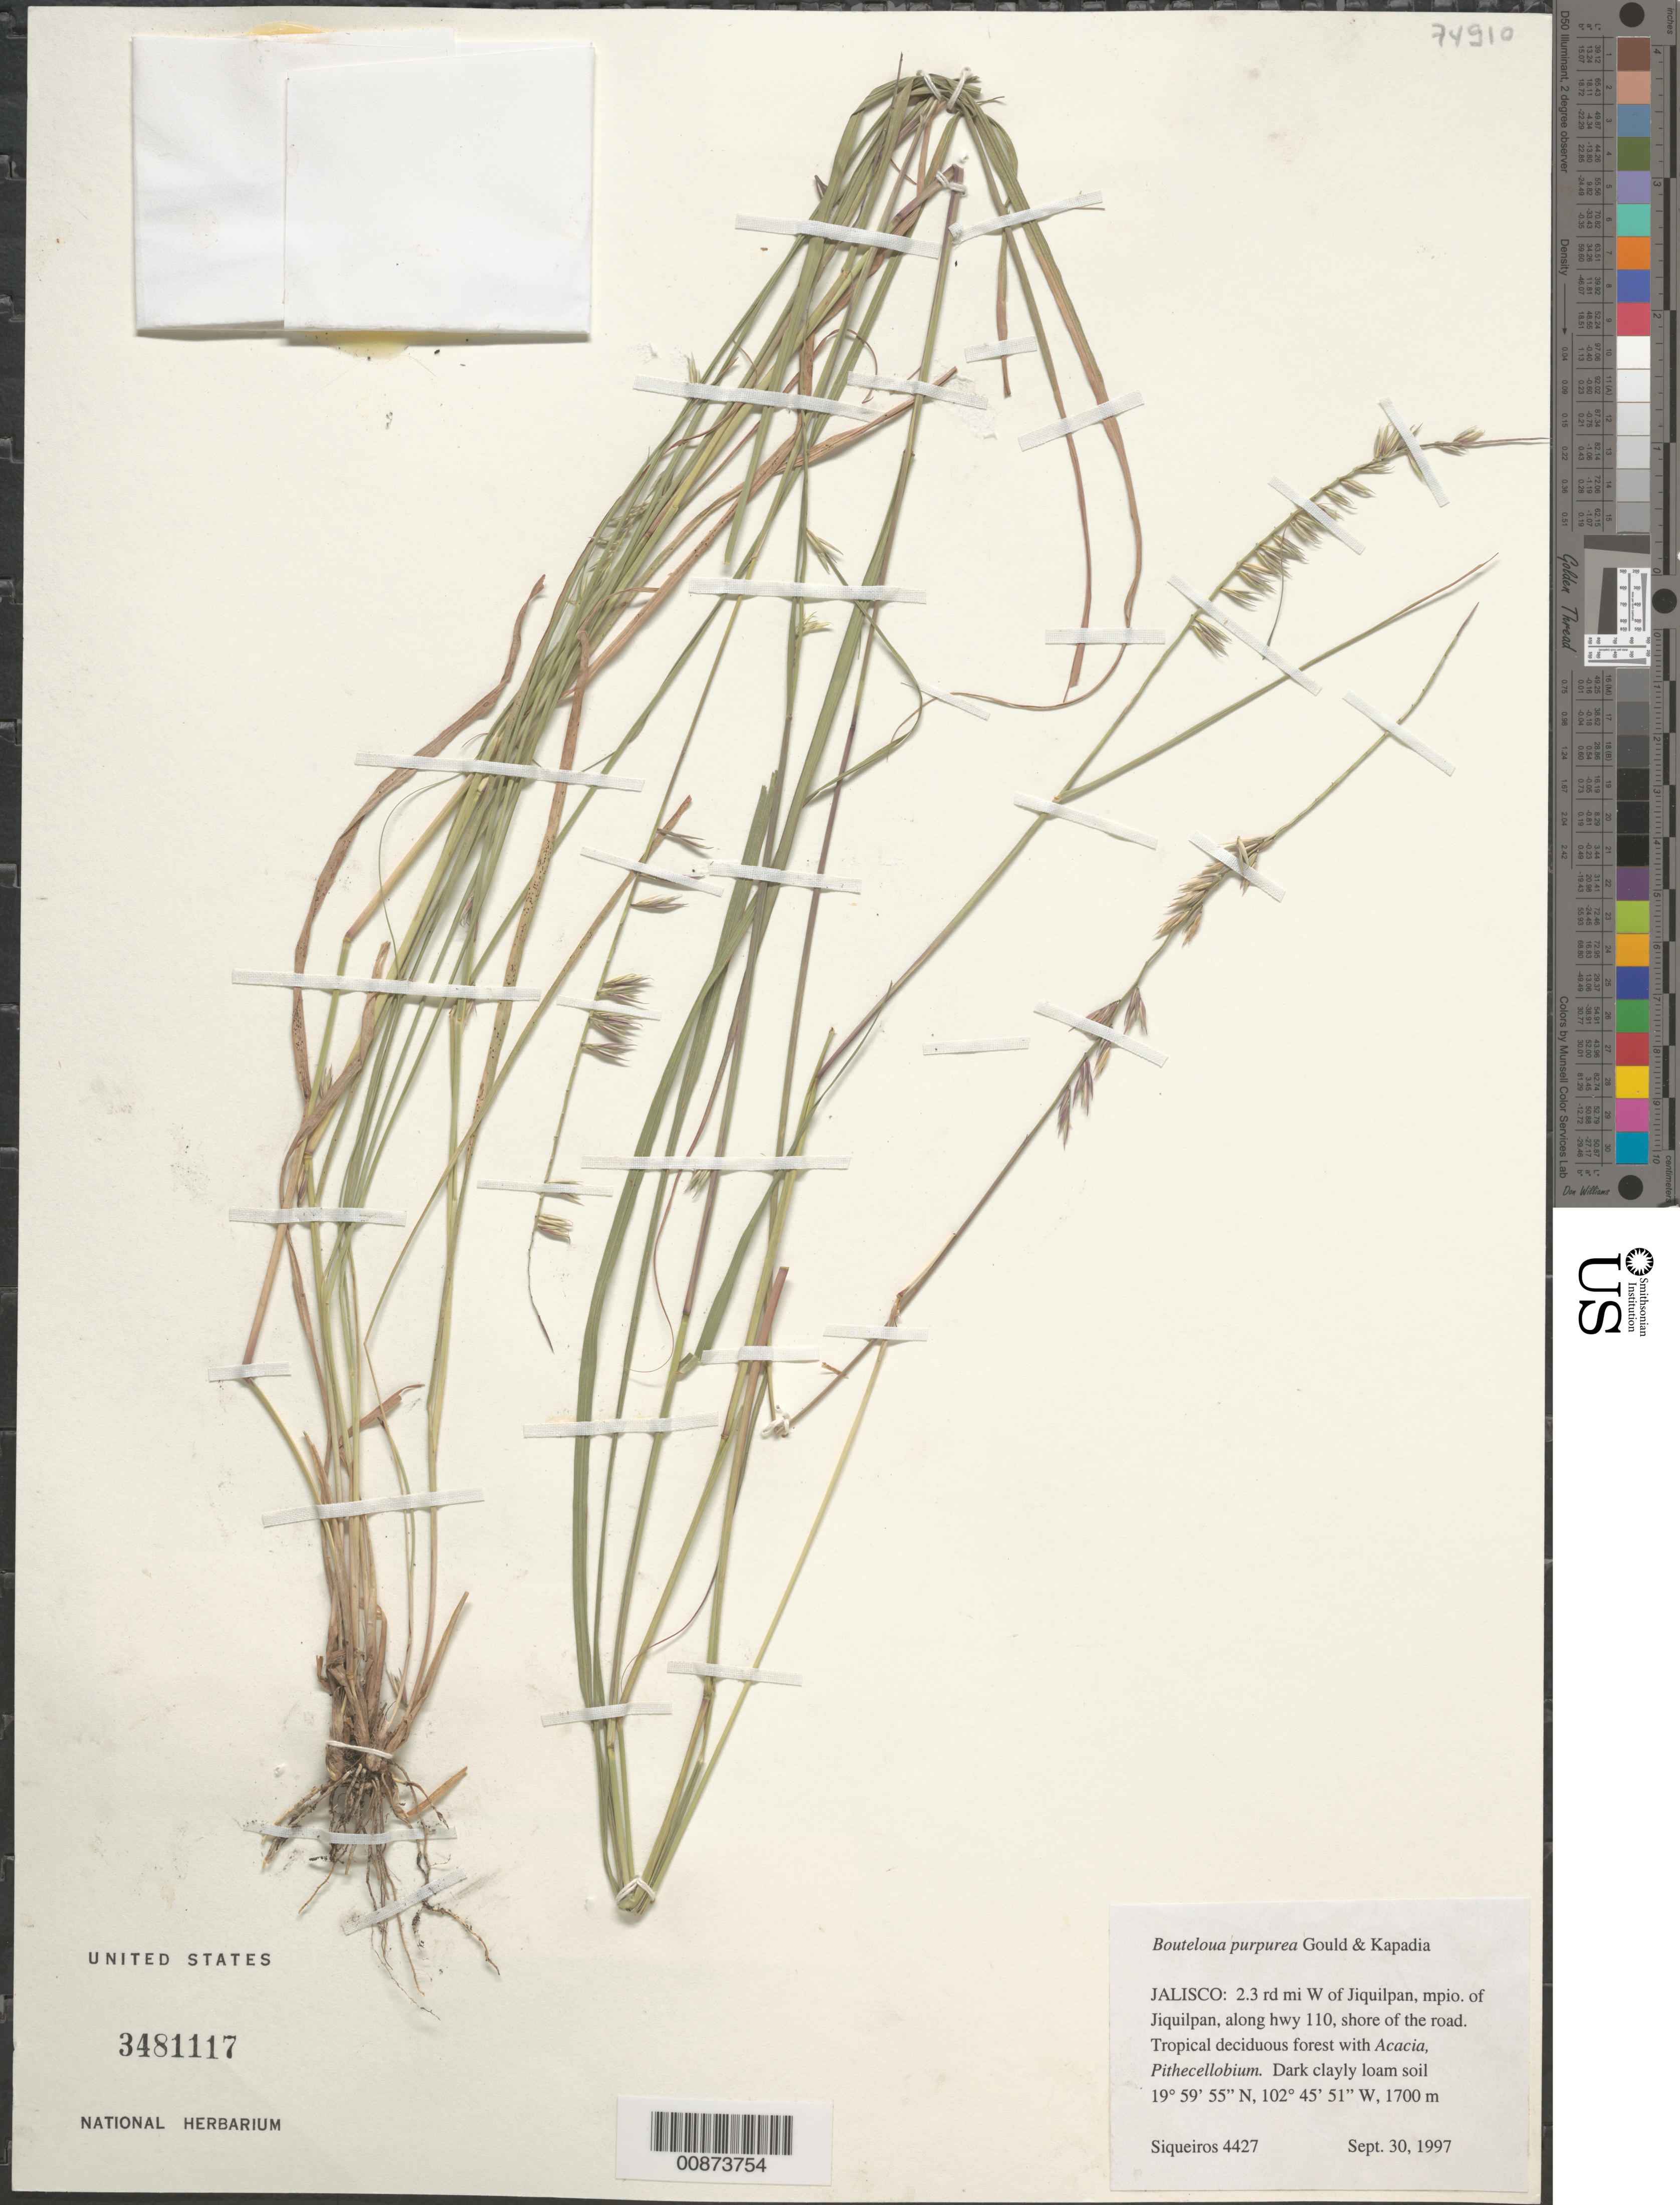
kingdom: Plantae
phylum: Tracheophyta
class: Liliopsida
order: Poales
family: Poaceae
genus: Bouteloua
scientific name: Bouteloua purpurea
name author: Gould & Kapadia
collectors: M. E. Siqueiros Delgado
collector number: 4427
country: Mexico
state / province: Jalisco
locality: W of Jiquilpan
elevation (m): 1700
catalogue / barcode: US 3481117